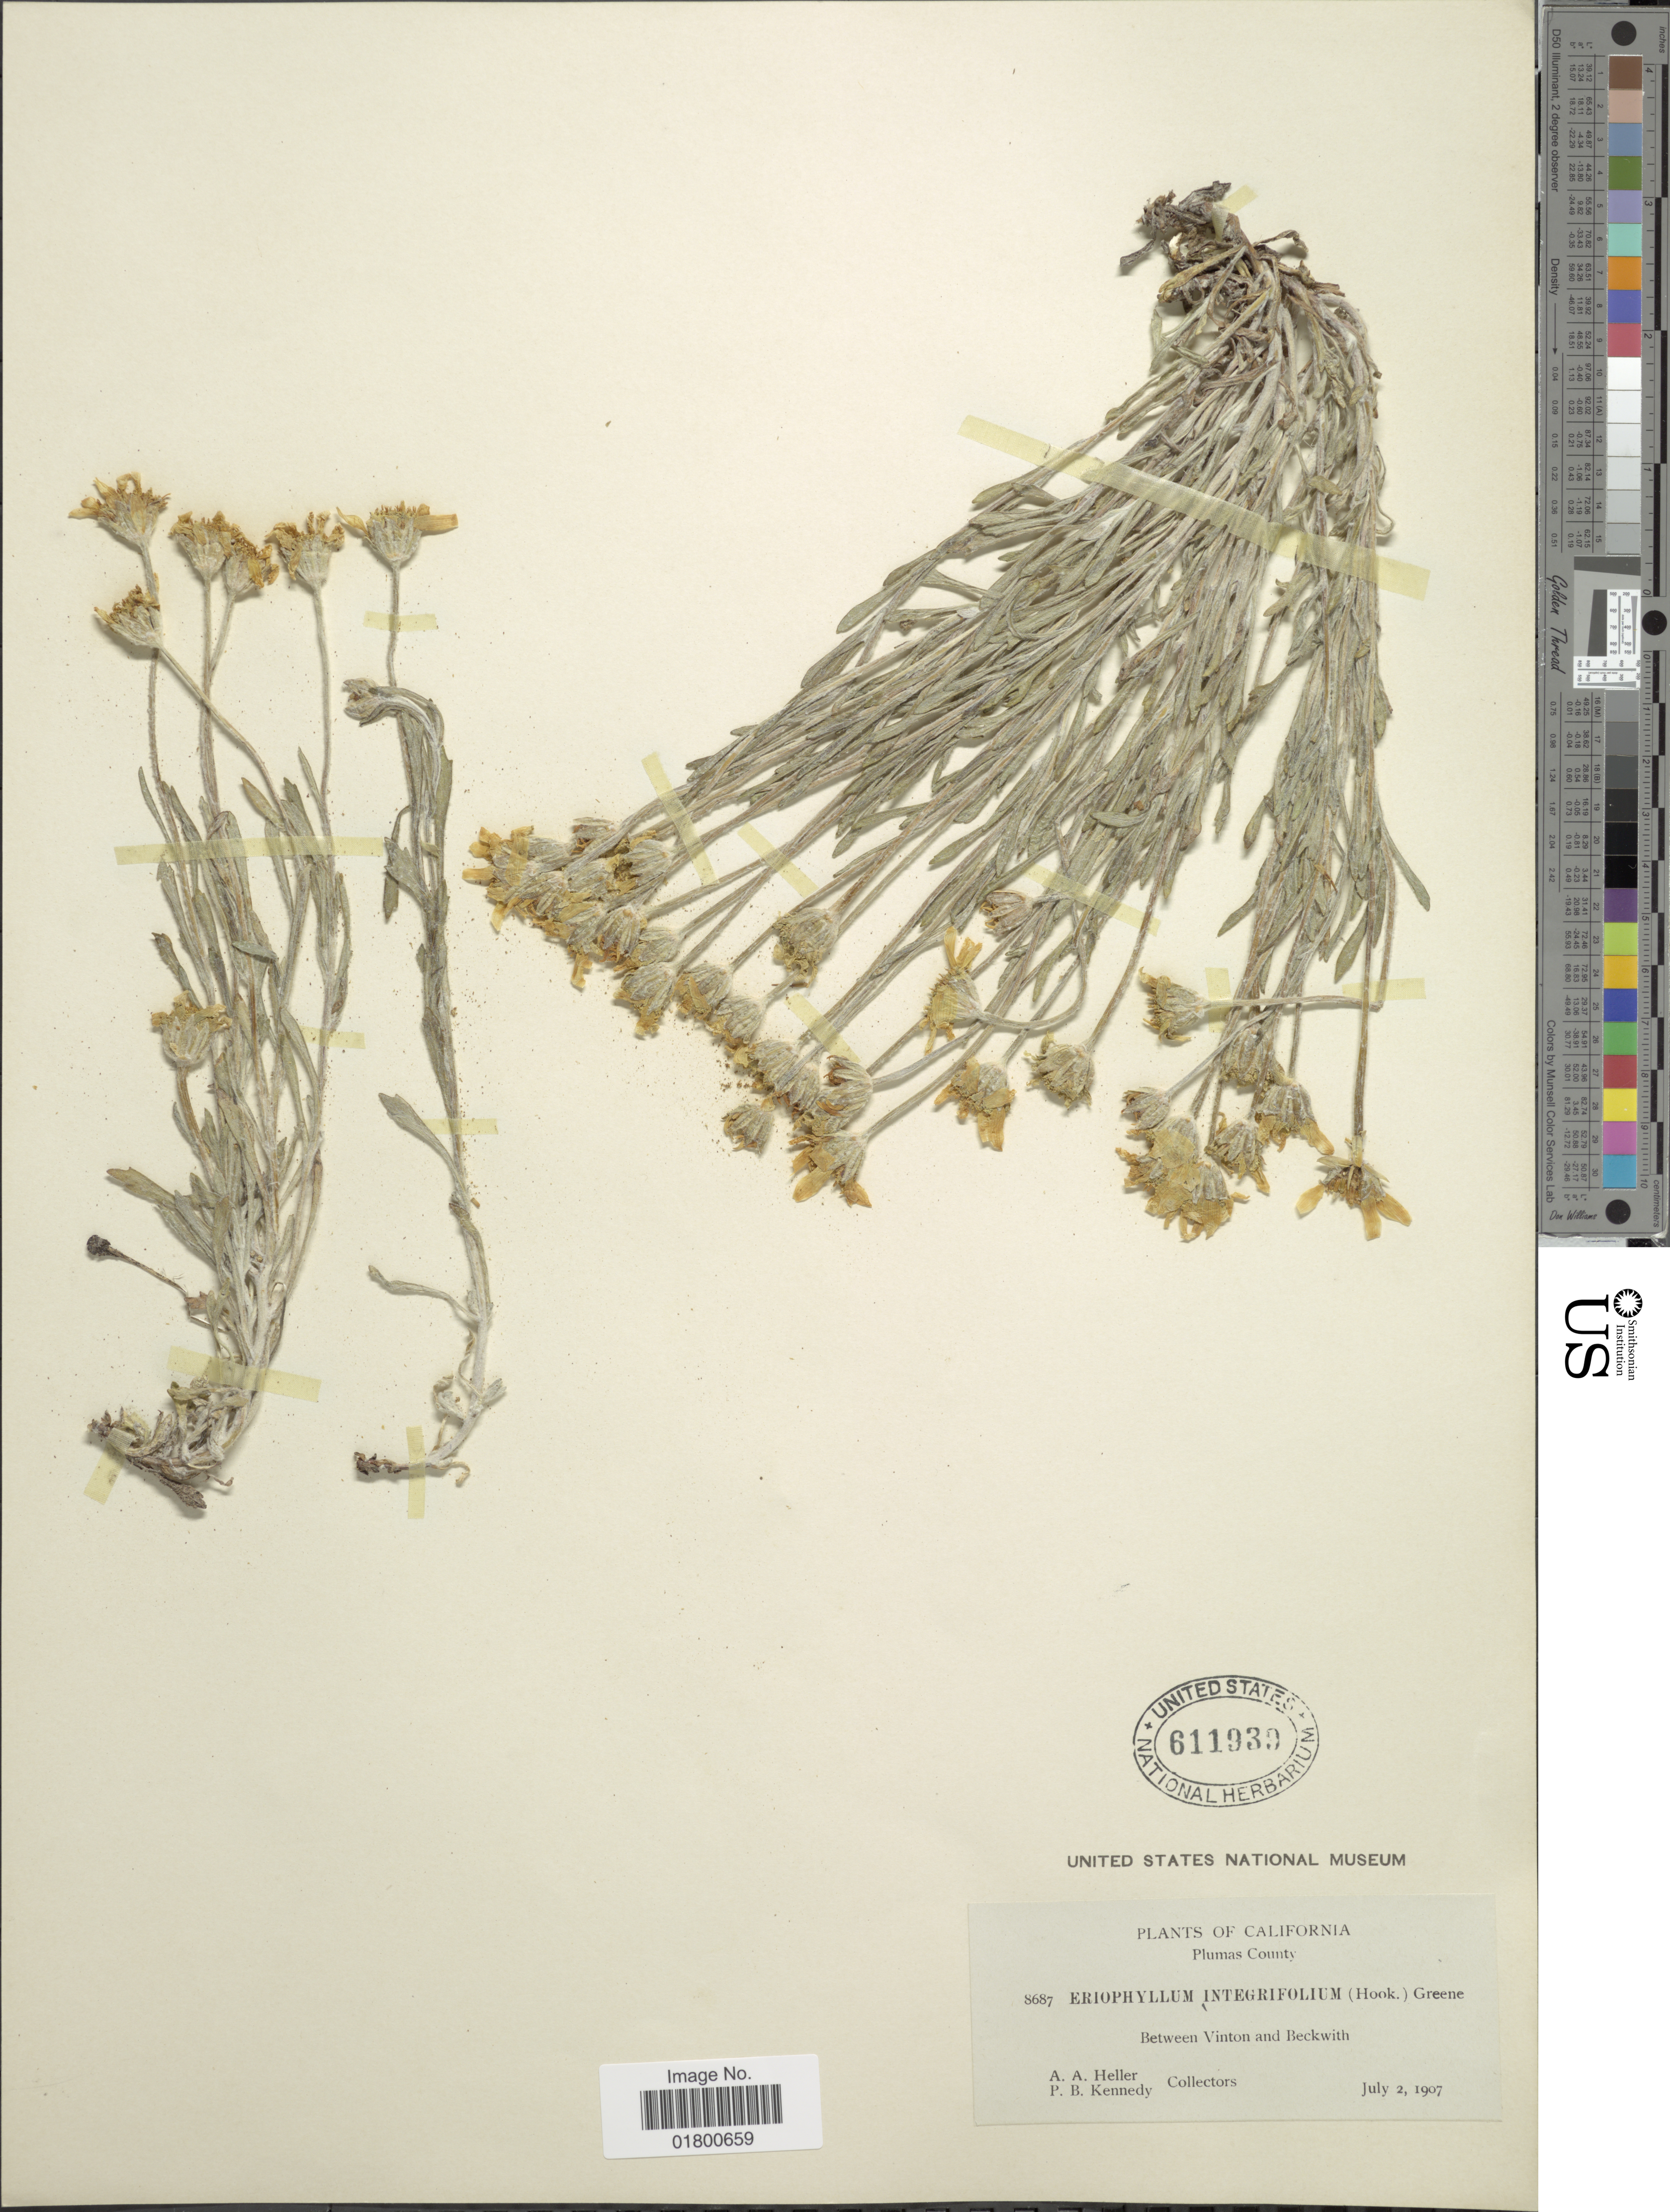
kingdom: Plantae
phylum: Tracheophyta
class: Magnoliopsida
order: Asterales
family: Asteraceae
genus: Eriophyllum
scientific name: Eriophyllum watsonii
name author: A. Gray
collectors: A. A. Heller & P. B. Kennedy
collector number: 8687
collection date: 1907-07-02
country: United States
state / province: California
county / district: Plumas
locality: Between Vinton and Beckwith, Plumas County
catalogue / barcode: US 611939